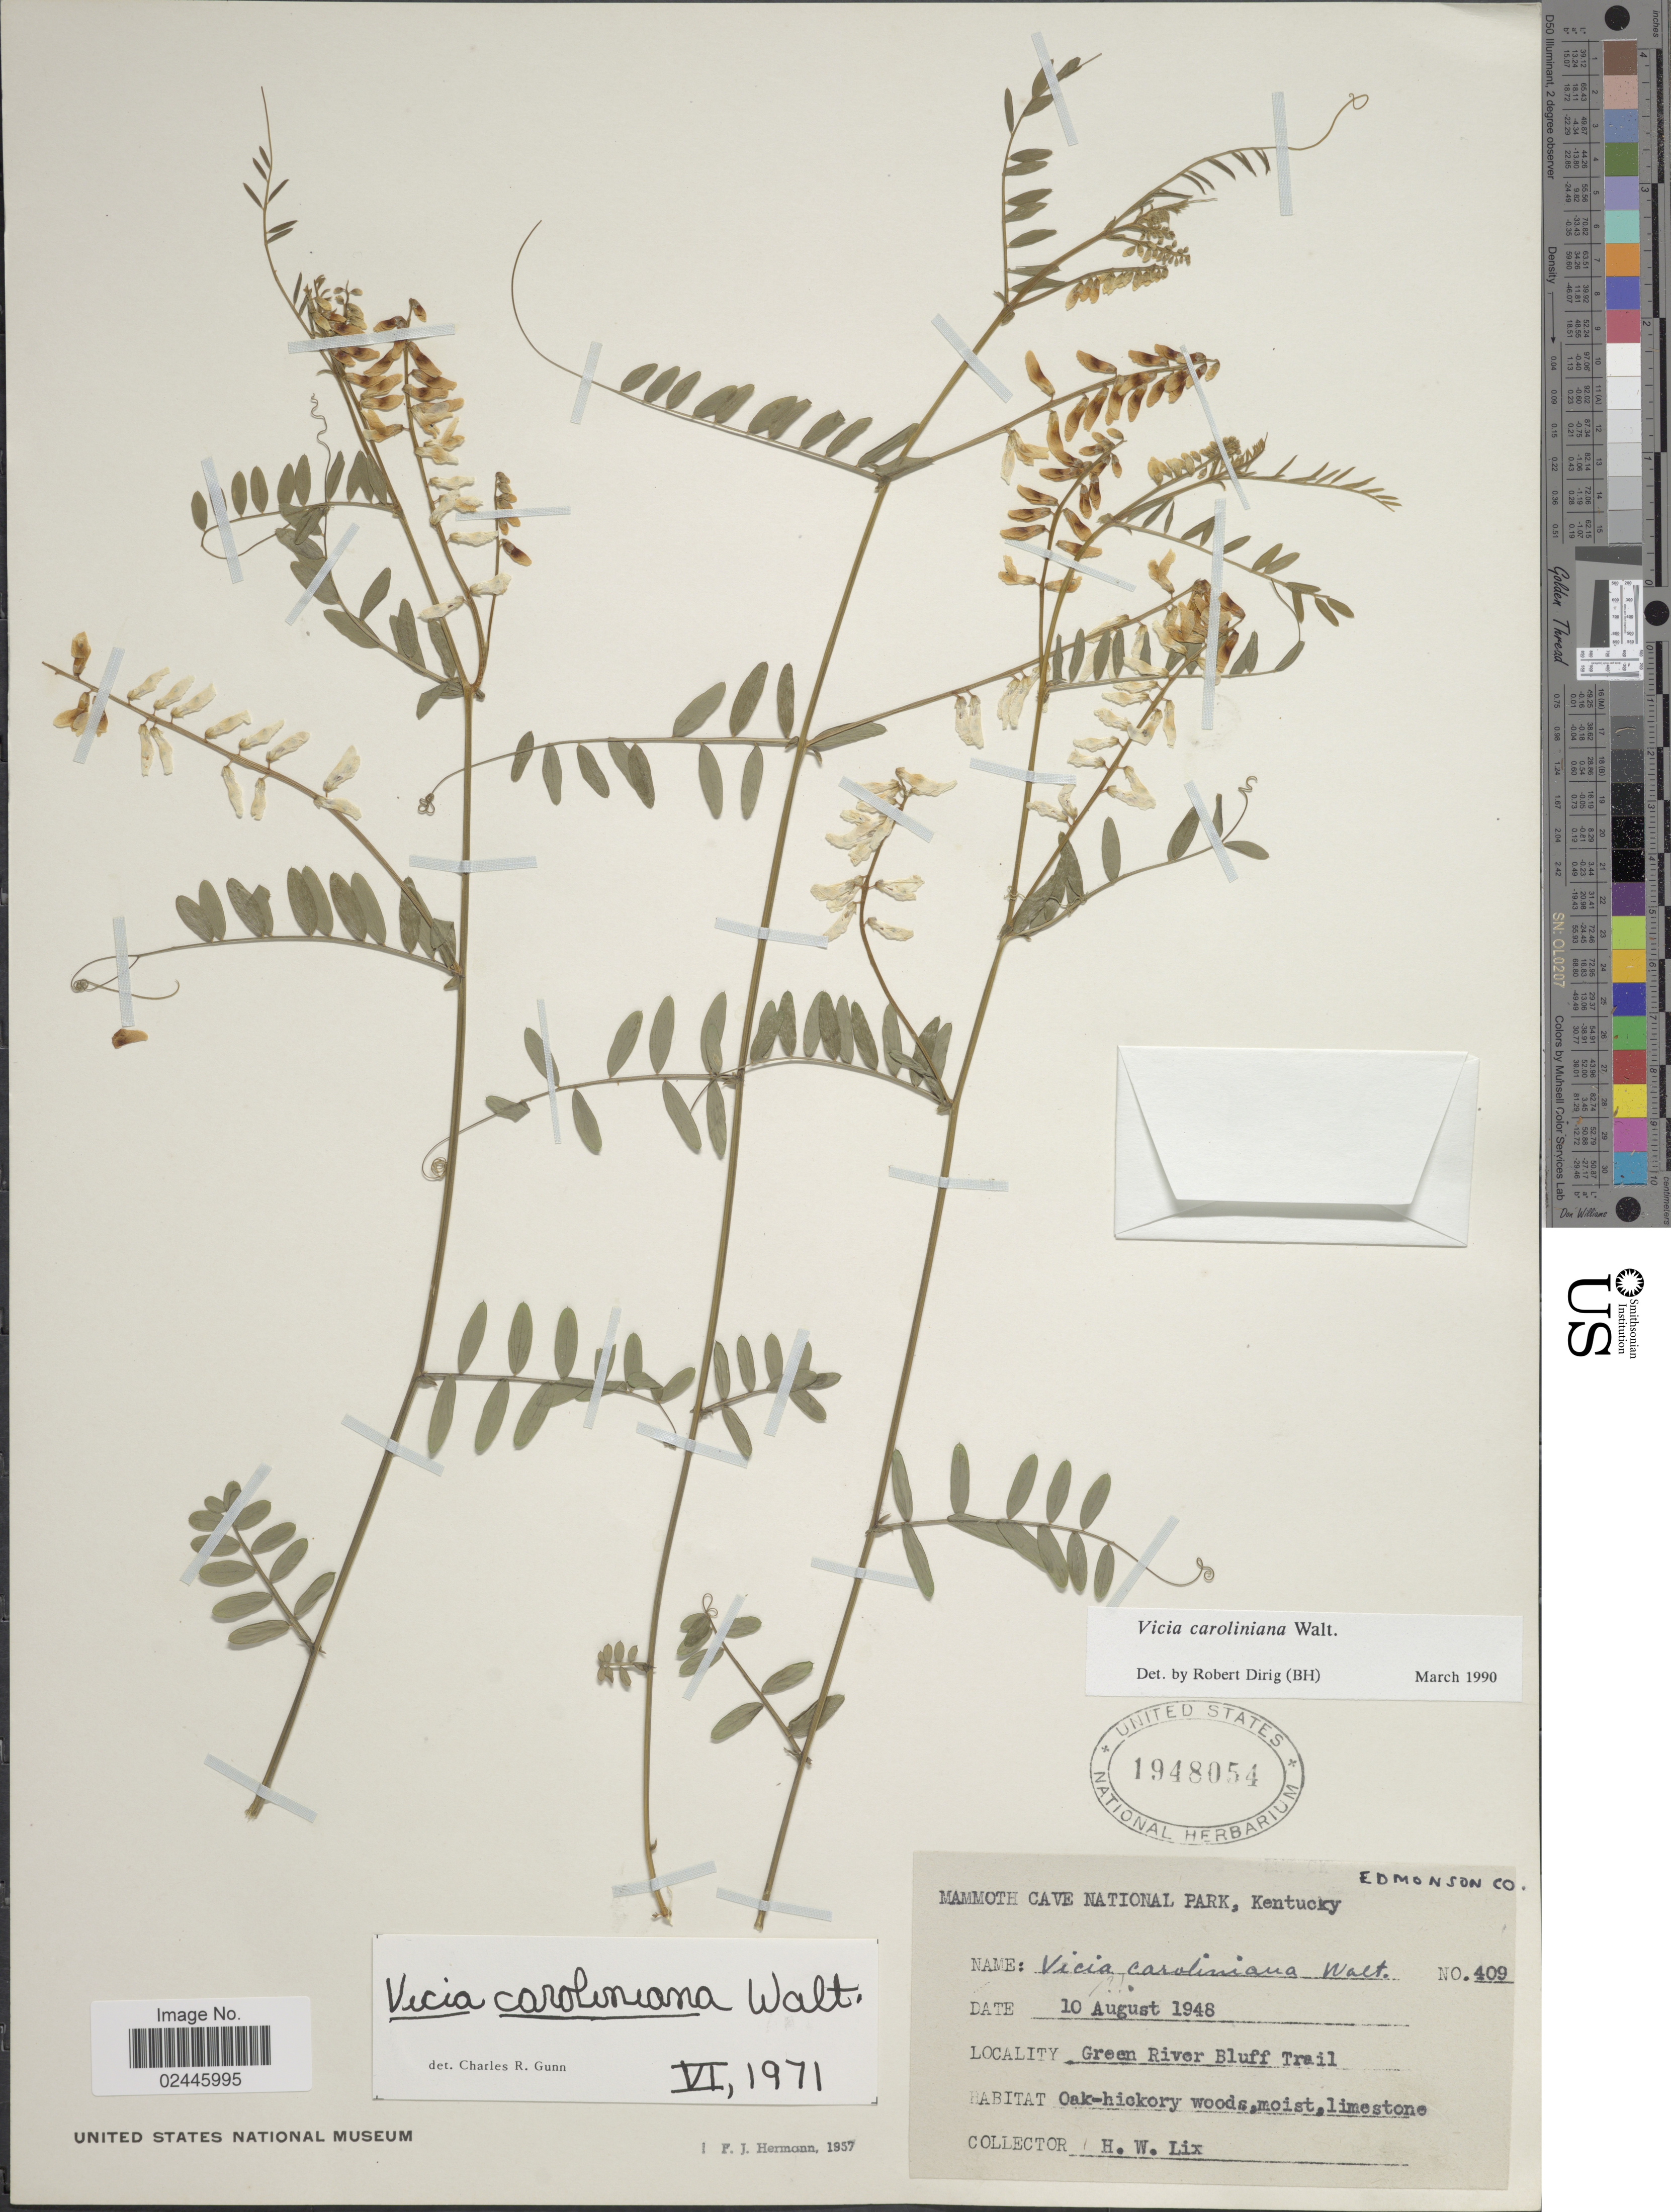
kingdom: Plantae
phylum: Tracheophyta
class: Magnoliopsida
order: Fabales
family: Fabaceae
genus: Vicia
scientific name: Vicia caroliniana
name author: Walter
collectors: H. W. Lix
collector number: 409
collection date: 1948-08-10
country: United States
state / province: Kentucky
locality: Mammoth Cave National Park, Green River Bluff Trail, limestone, Edmonson Co.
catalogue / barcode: US 1948054